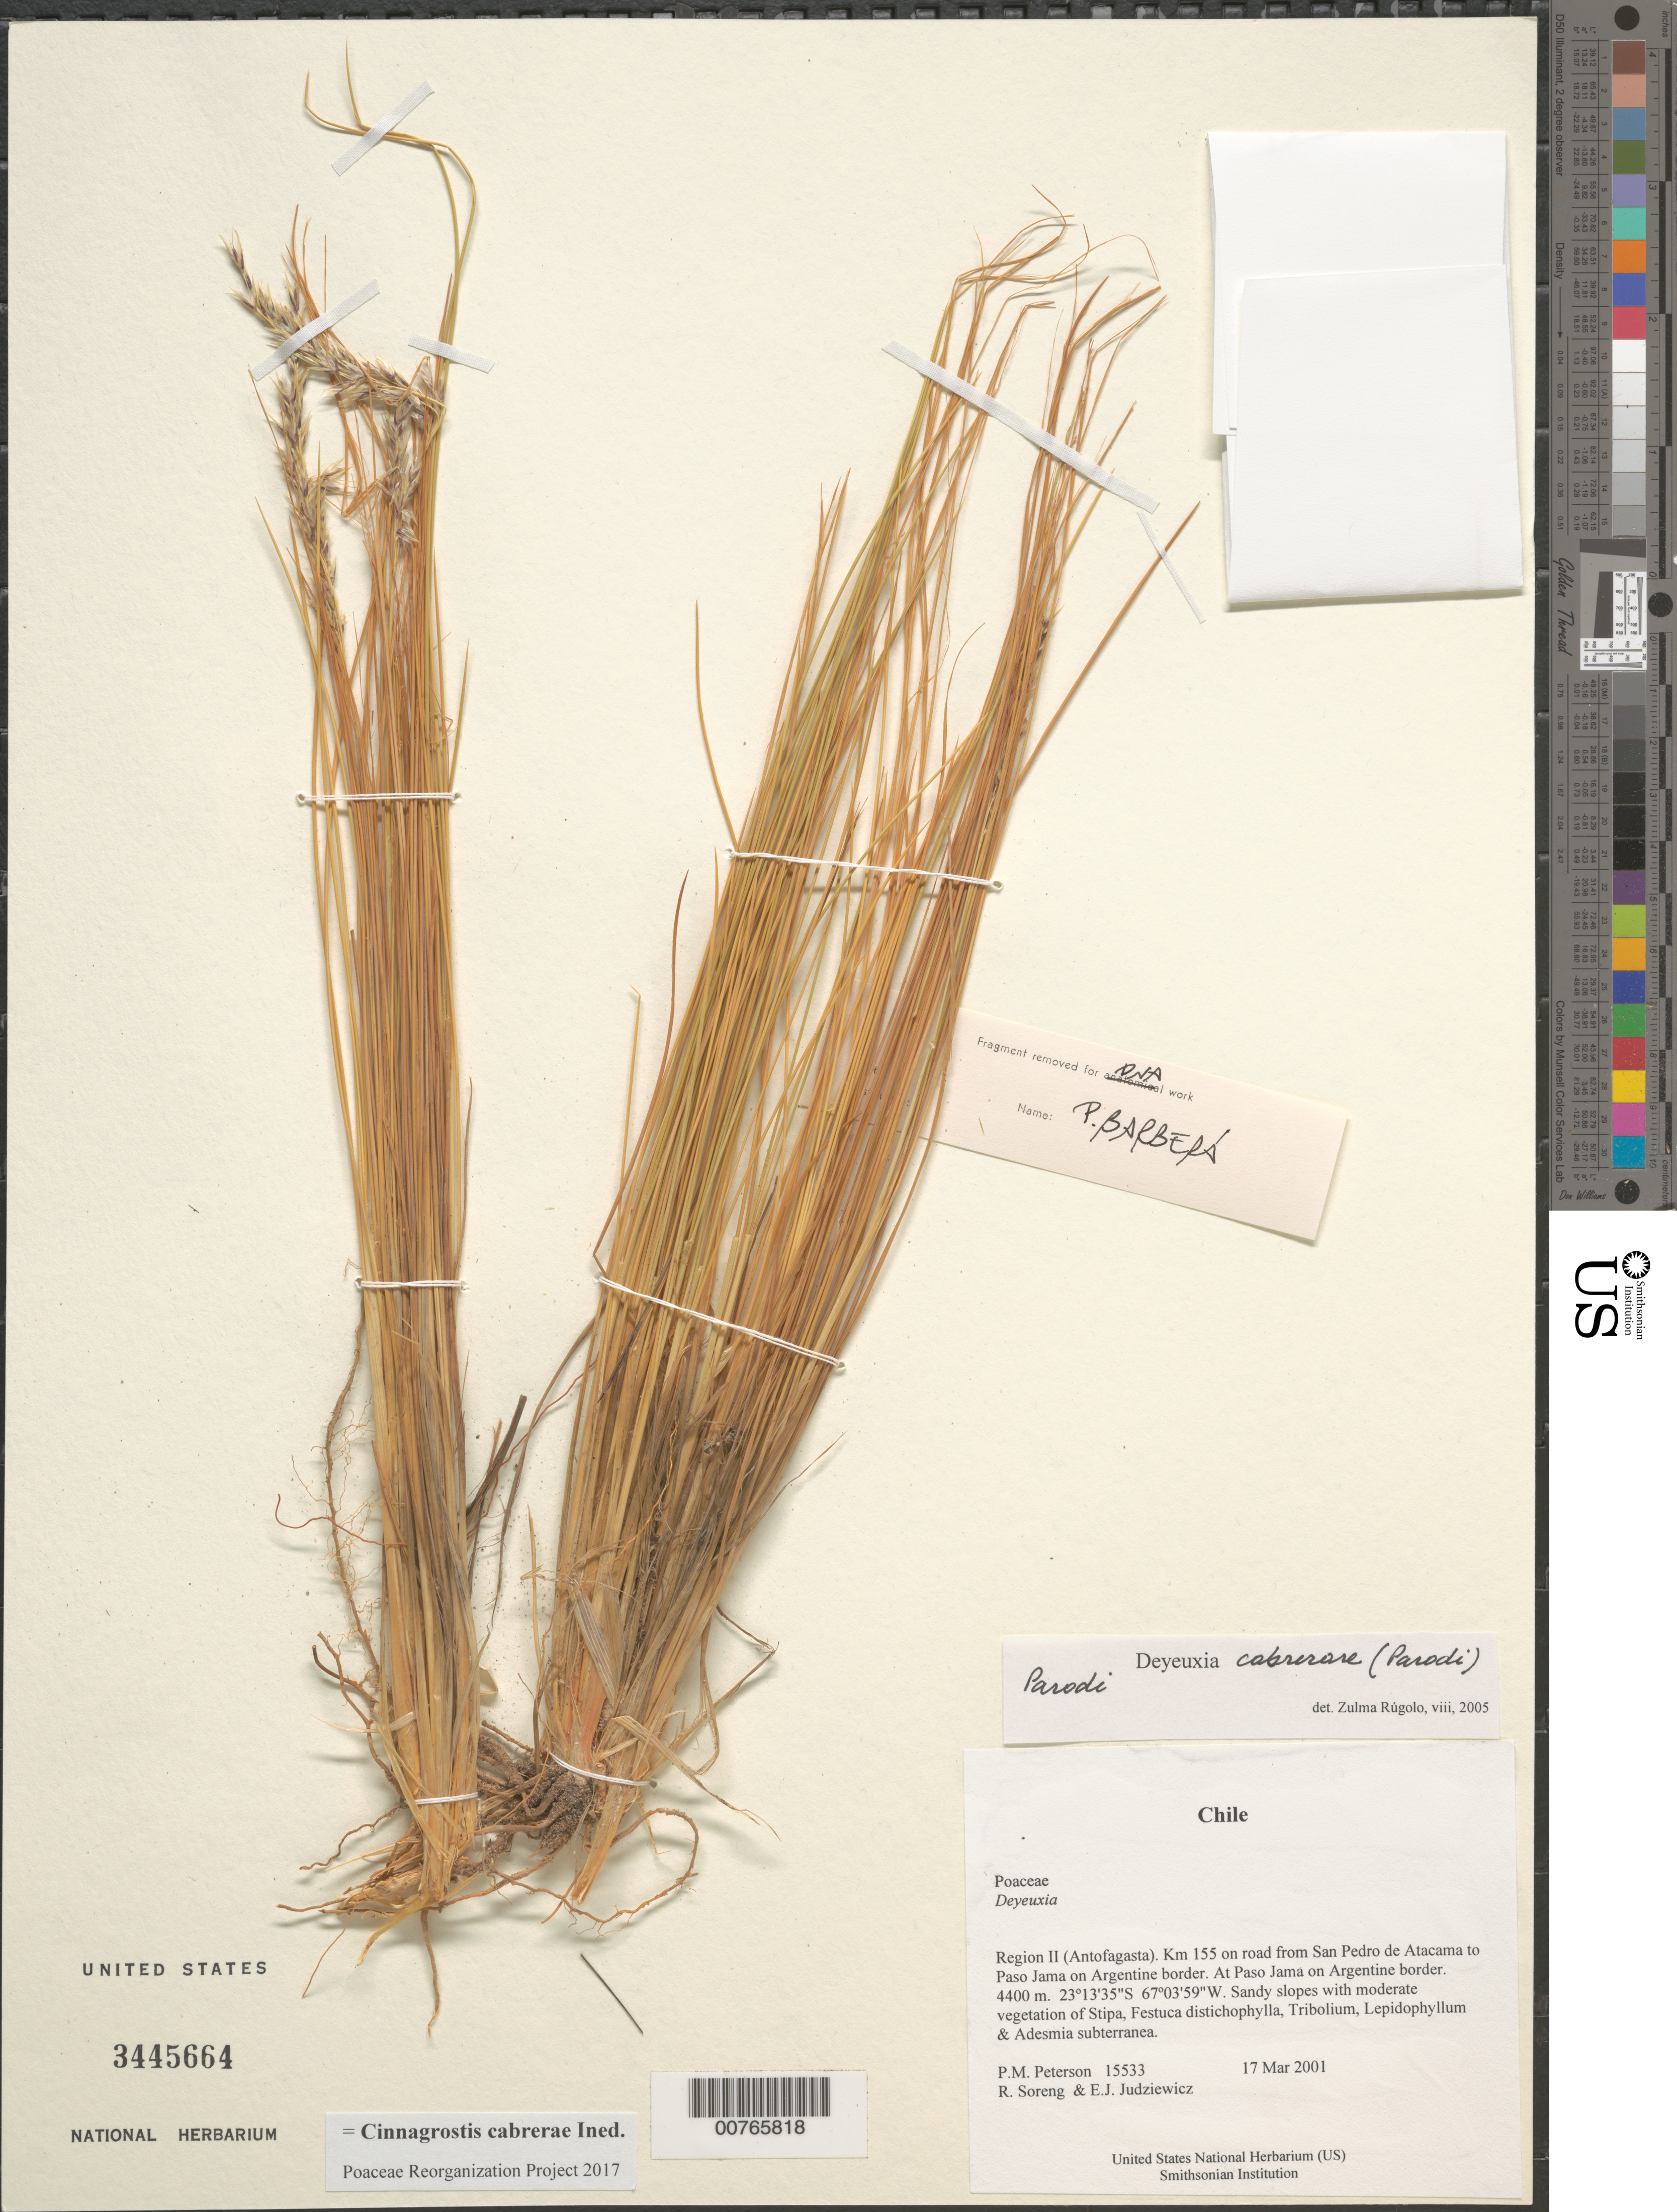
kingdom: Plantae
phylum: Tracheophyta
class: Liliopsida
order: Poales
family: Poaceae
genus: Cinnagrostis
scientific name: Cinnagrostis cabrerae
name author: (Parodi) P.M. Peterson et al.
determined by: Poaceae Reorganization Project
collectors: P. M. Peterson, R. J. Soreng & E. J. Judziewicz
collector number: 15533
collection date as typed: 17 Mar 2001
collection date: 2001-03-17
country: Chile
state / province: Antofagasta (II)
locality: Km 155 on road from San Pedro de Atacama to Paso Jama on Argentine border. At Paso Jama on Argentine border.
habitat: Sandy slopes with moderate vegetation of Stipa, Festuca distichophylla, Tribolium, Lepidophyllum & Adesmia subterranea.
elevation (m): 4400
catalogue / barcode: US 3445664